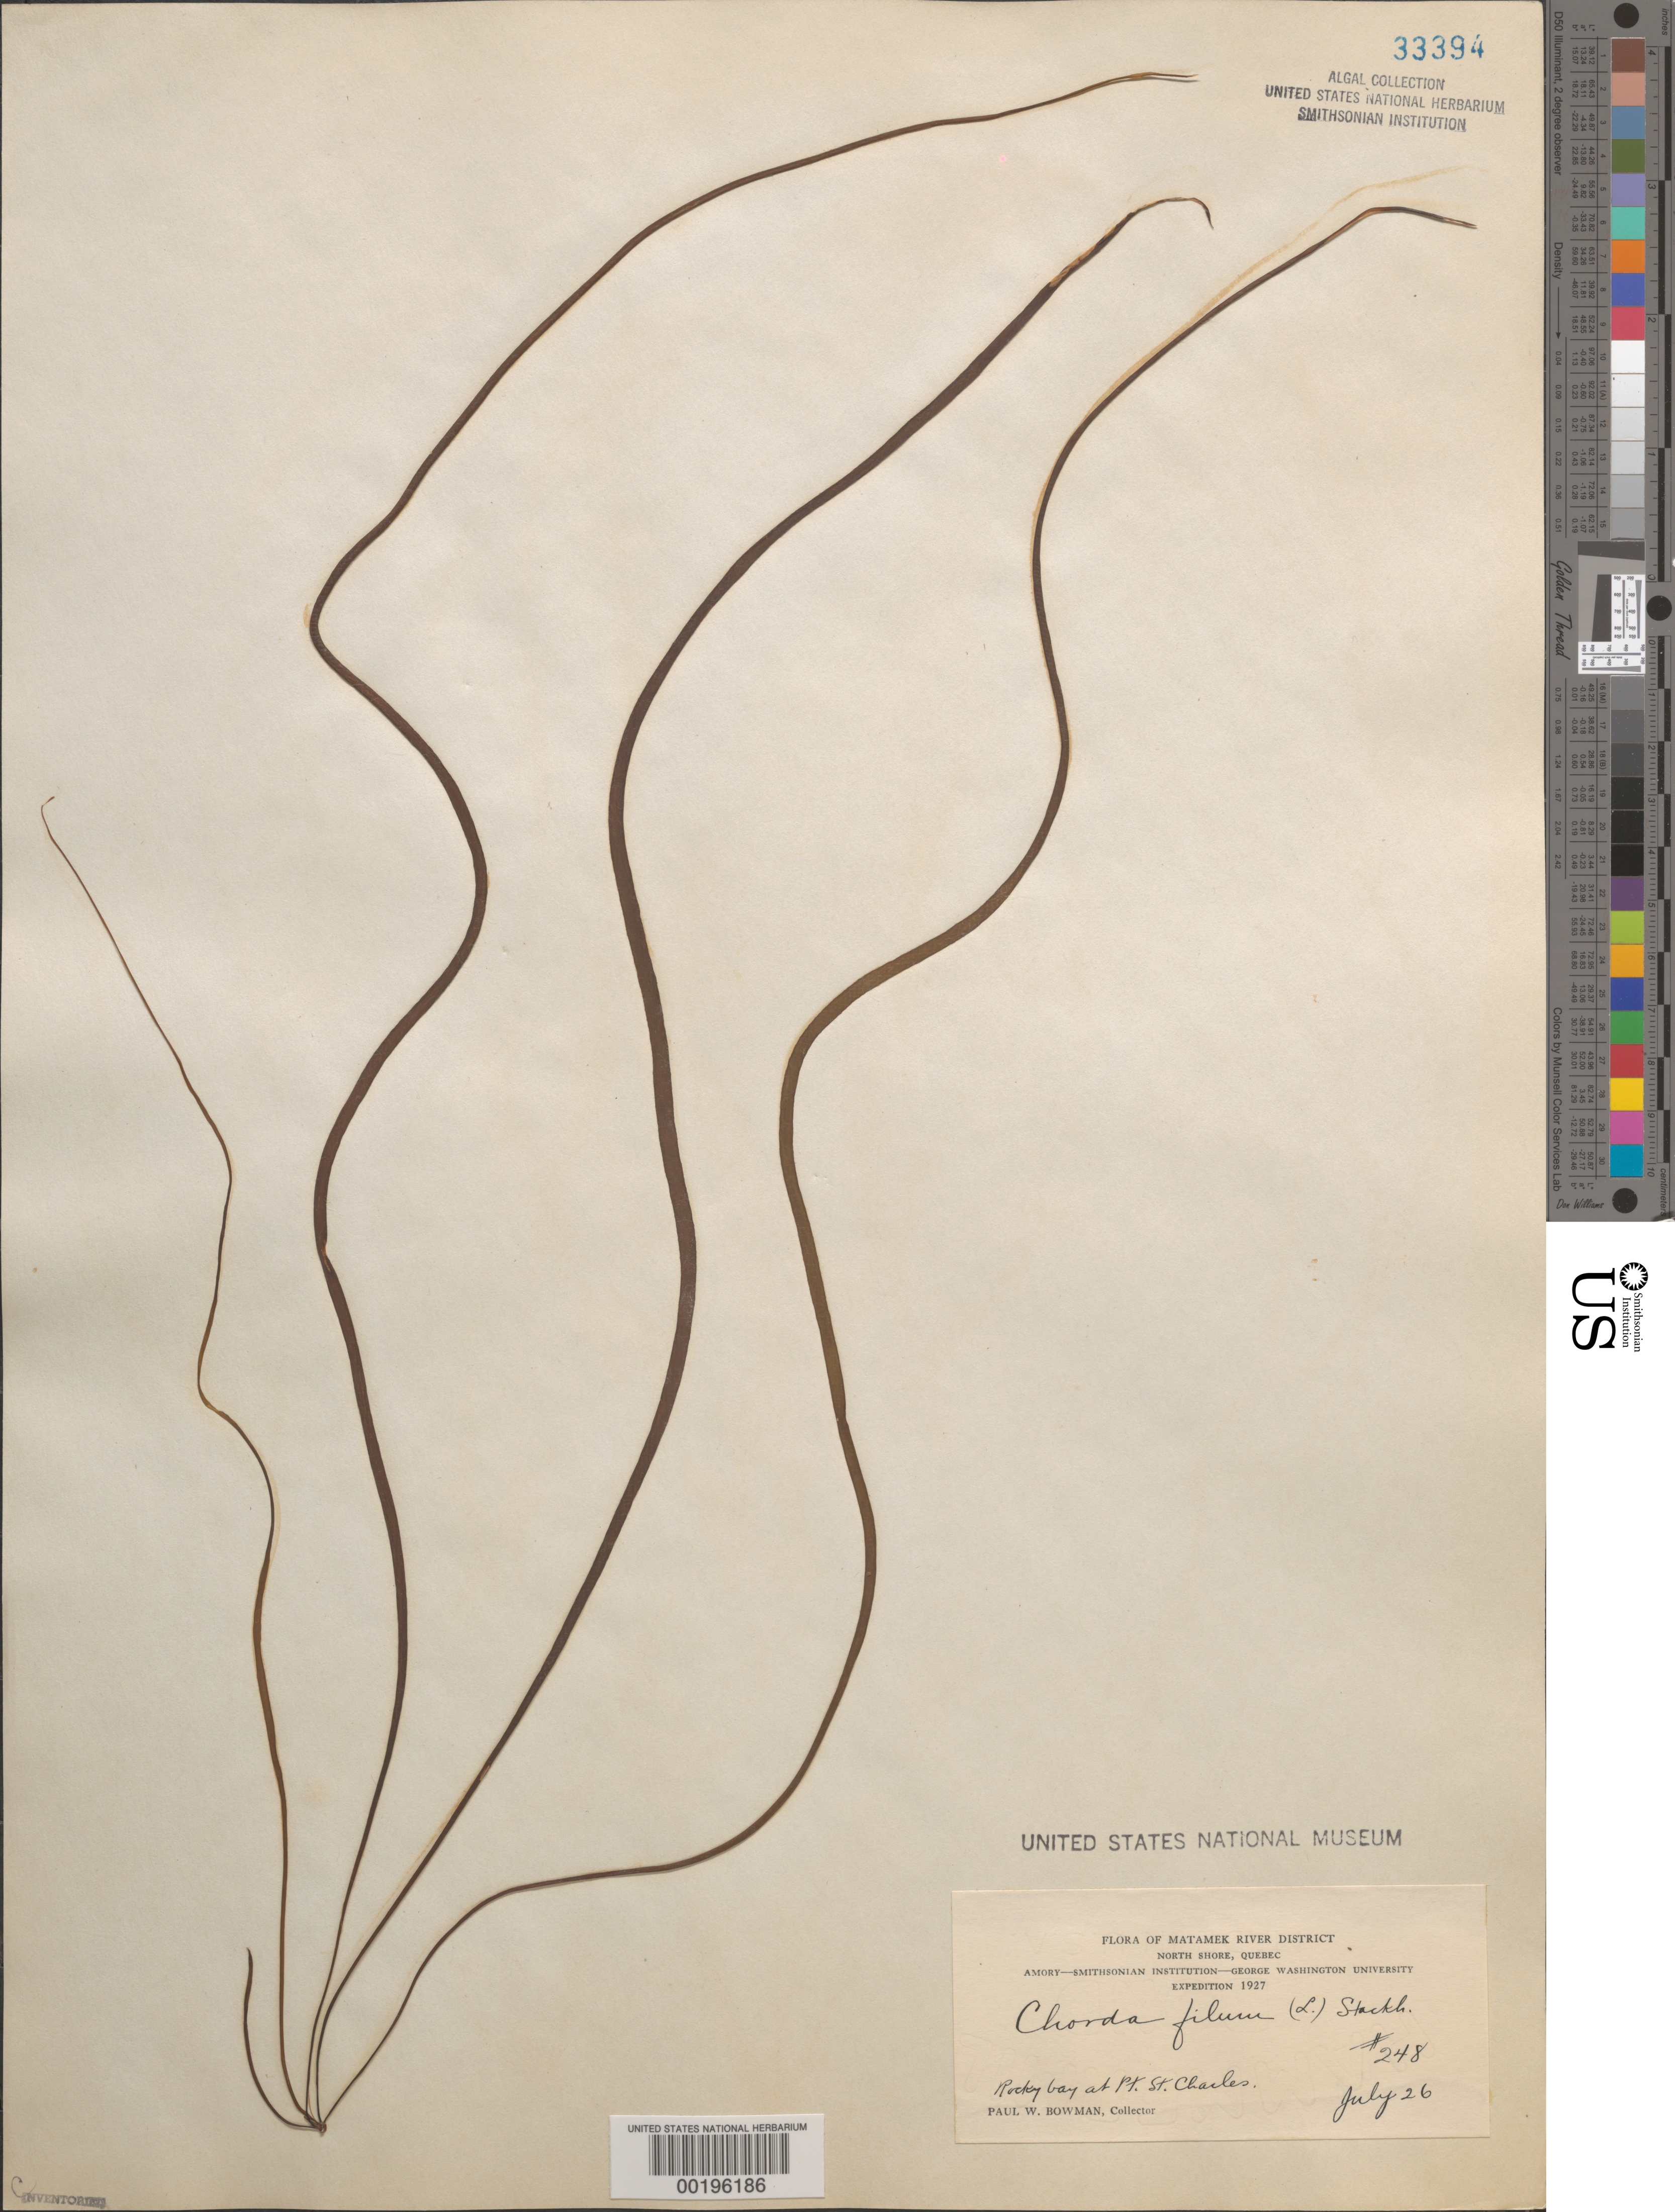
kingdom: Chromista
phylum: Ochrophyta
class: Phaeophyceae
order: Laminariales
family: Chordaceae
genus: Chorda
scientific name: Chorda filum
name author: (L.) Stackh.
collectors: P. Bowman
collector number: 248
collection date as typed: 26 Jul 1927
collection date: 1927-07-26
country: Canada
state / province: Quebec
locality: Matamek river district, north shore, point st. charles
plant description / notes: Amory-Smithsonian Institution-George Washington University Expedition, 1927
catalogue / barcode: US 33394